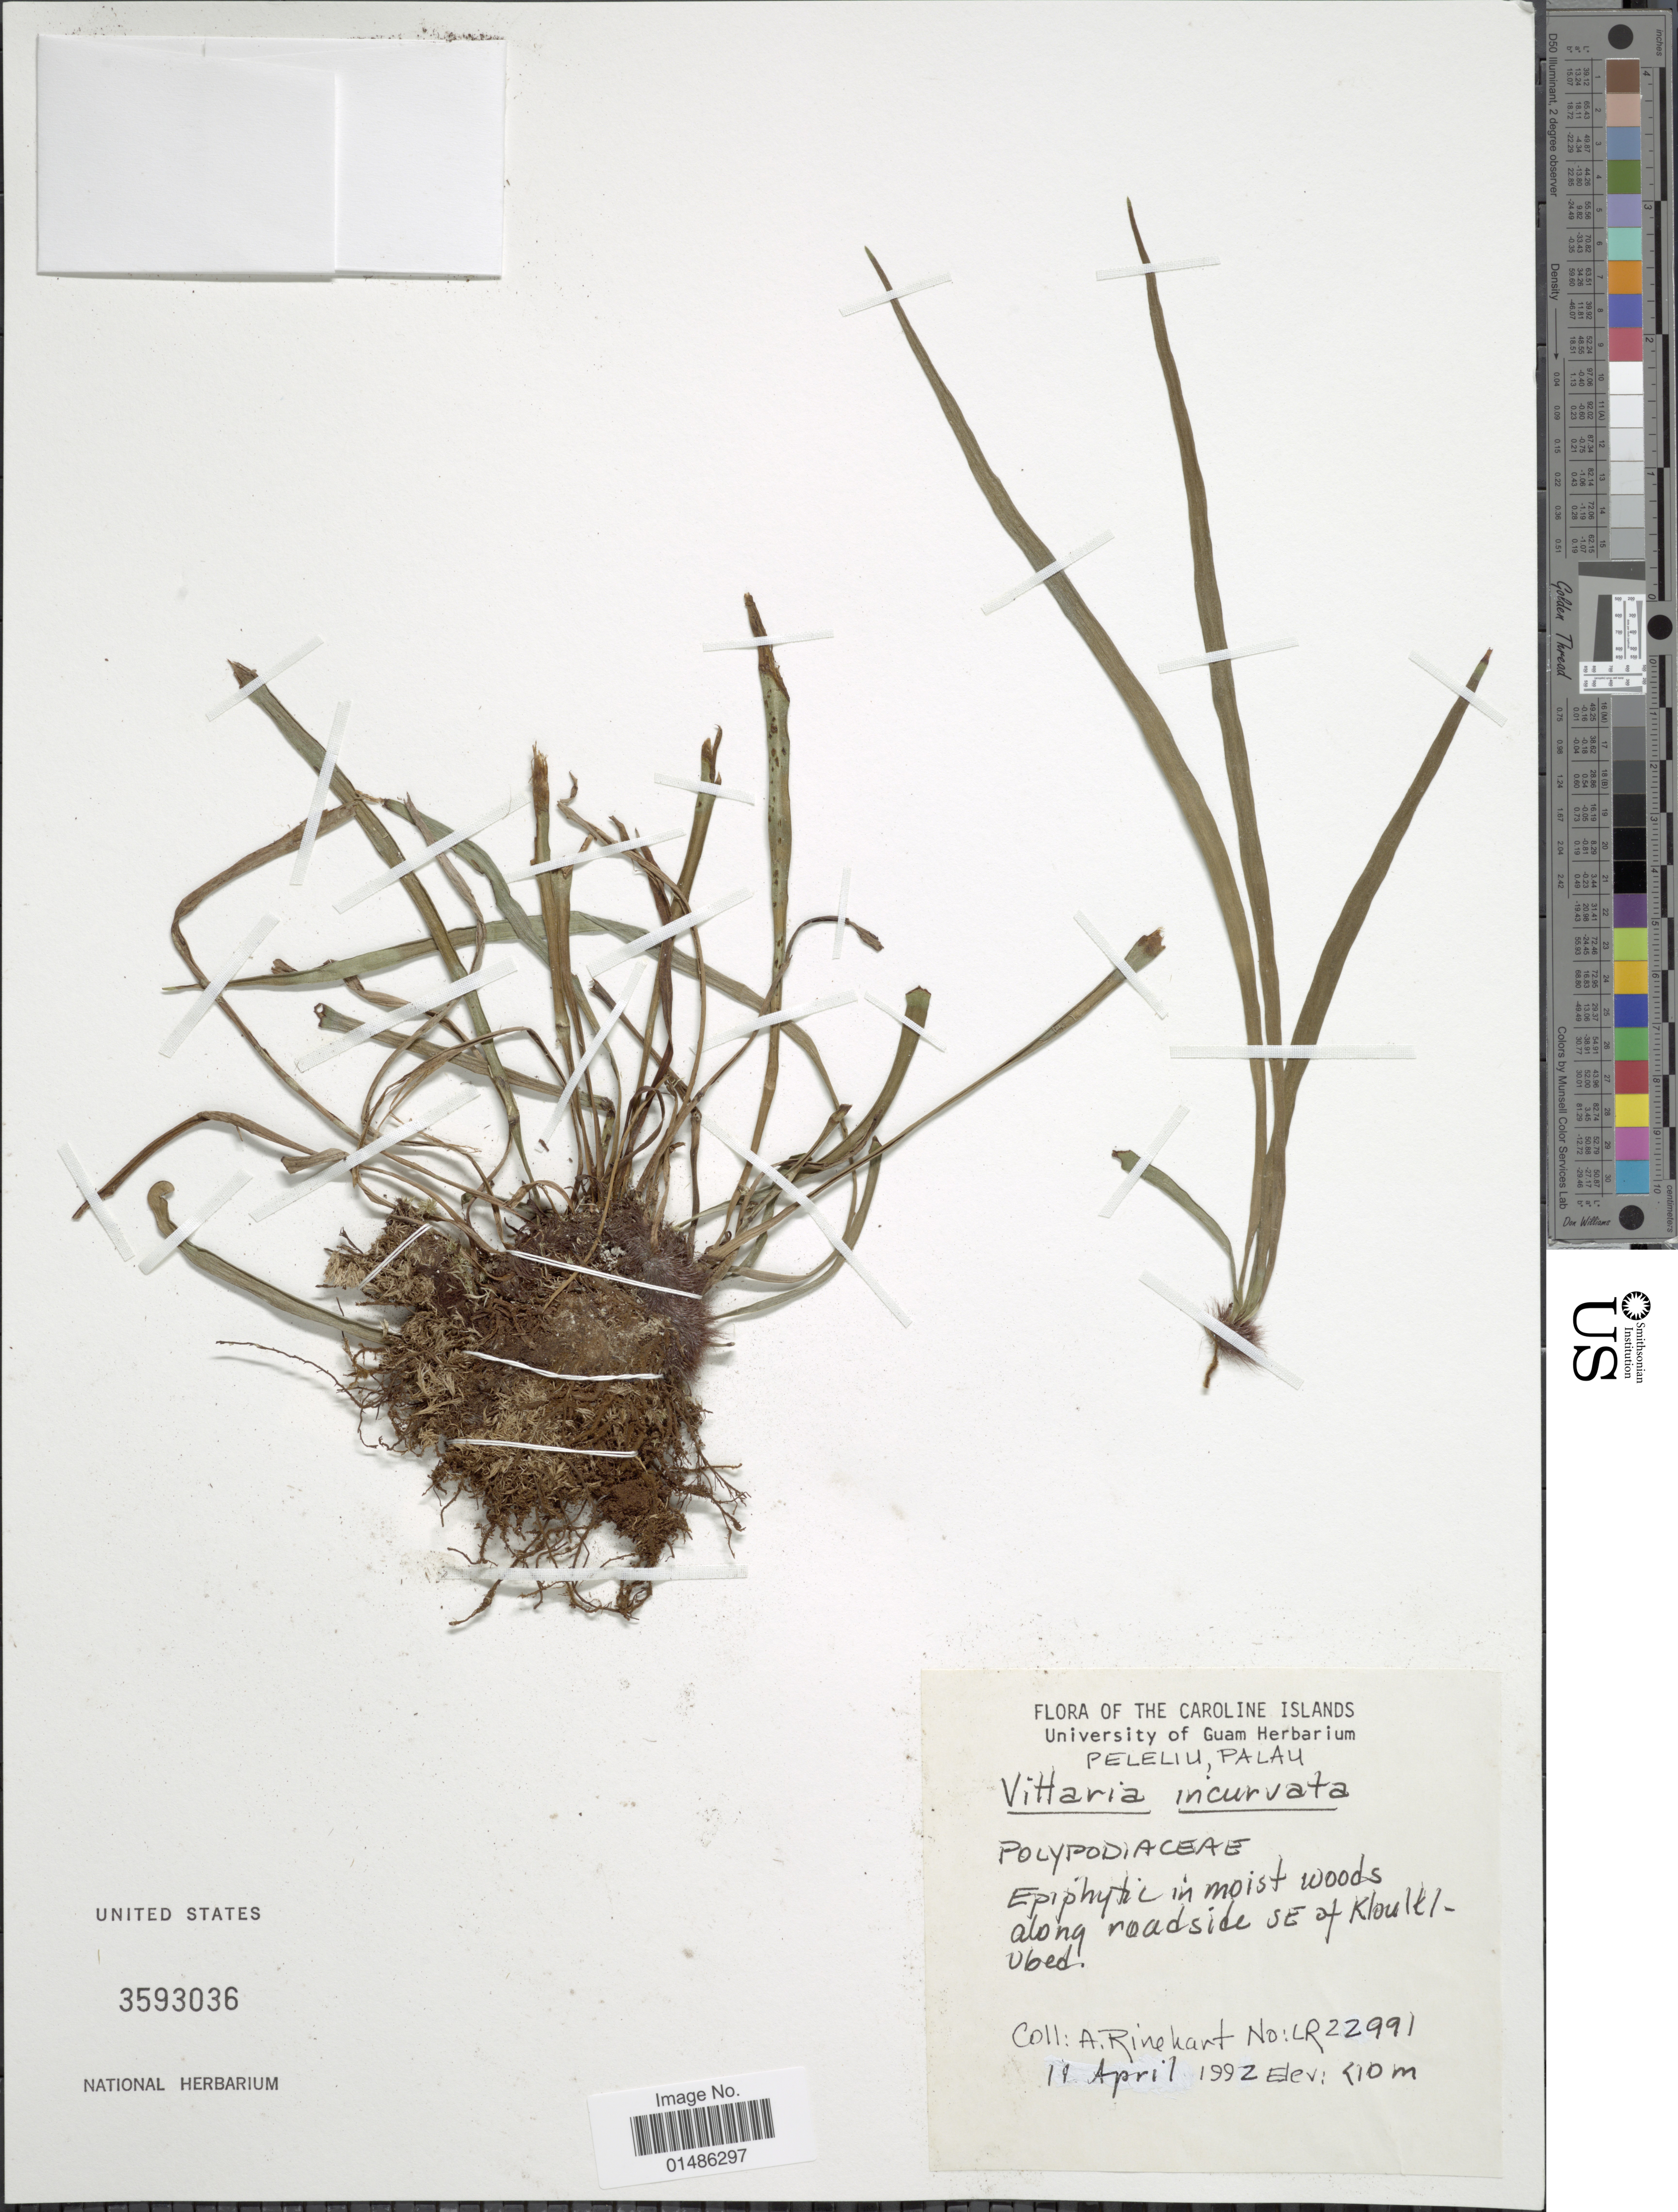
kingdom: Plantae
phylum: Tracheophyta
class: Polypodiopsida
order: Polypodiales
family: Pteridaceae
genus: Haplopteris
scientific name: Haplopteris ensiformis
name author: (Sw.) E.H. Crane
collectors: A. Rinehart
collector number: LR22991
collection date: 1992-04-11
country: Palau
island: Beliliou [Peleliu]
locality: Peleliu, Palau. Epiphytic in moist woods along roadside SE of Kloultl-ubed. [interpreted]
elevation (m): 10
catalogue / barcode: US 3593036